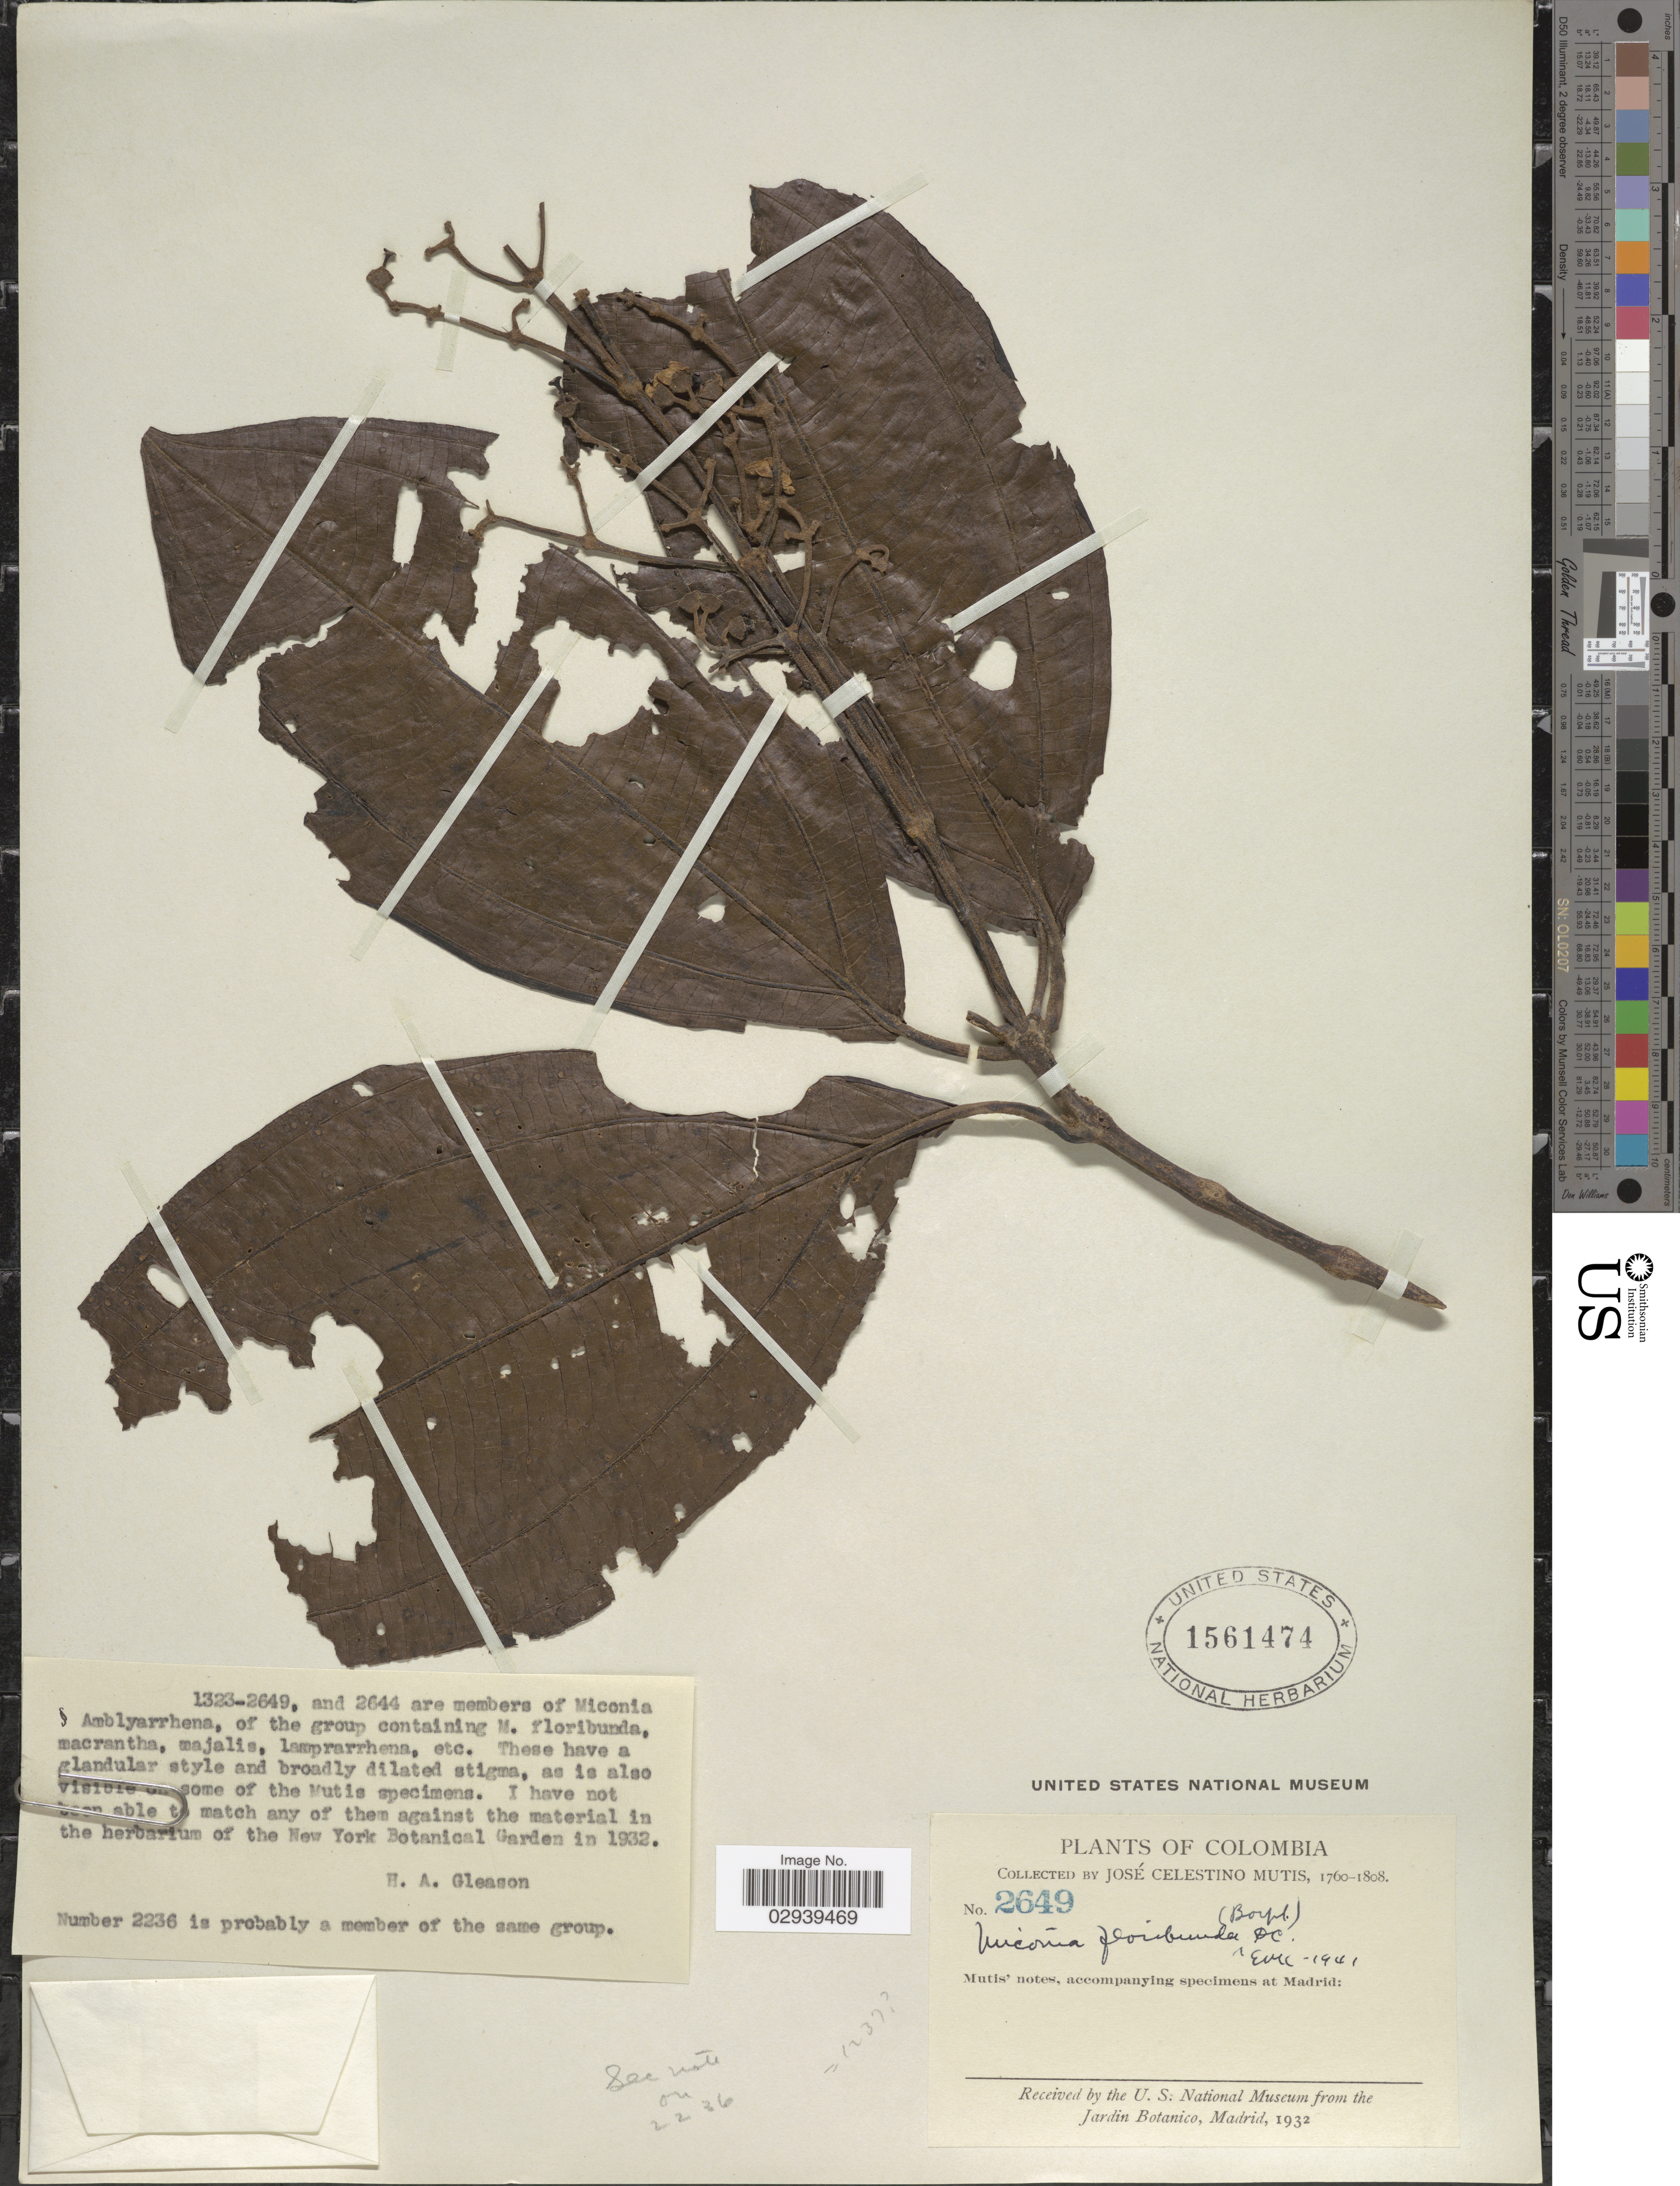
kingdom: Plantae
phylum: Tracheophyta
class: Magnoliopsida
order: Myrtales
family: Melastomataceae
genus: Miconia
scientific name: Miconia floribunda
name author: (Bonpl.) DC.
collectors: J. C. B. Mutis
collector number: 2649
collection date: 1760/1808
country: Colombia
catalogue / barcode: US 1561474